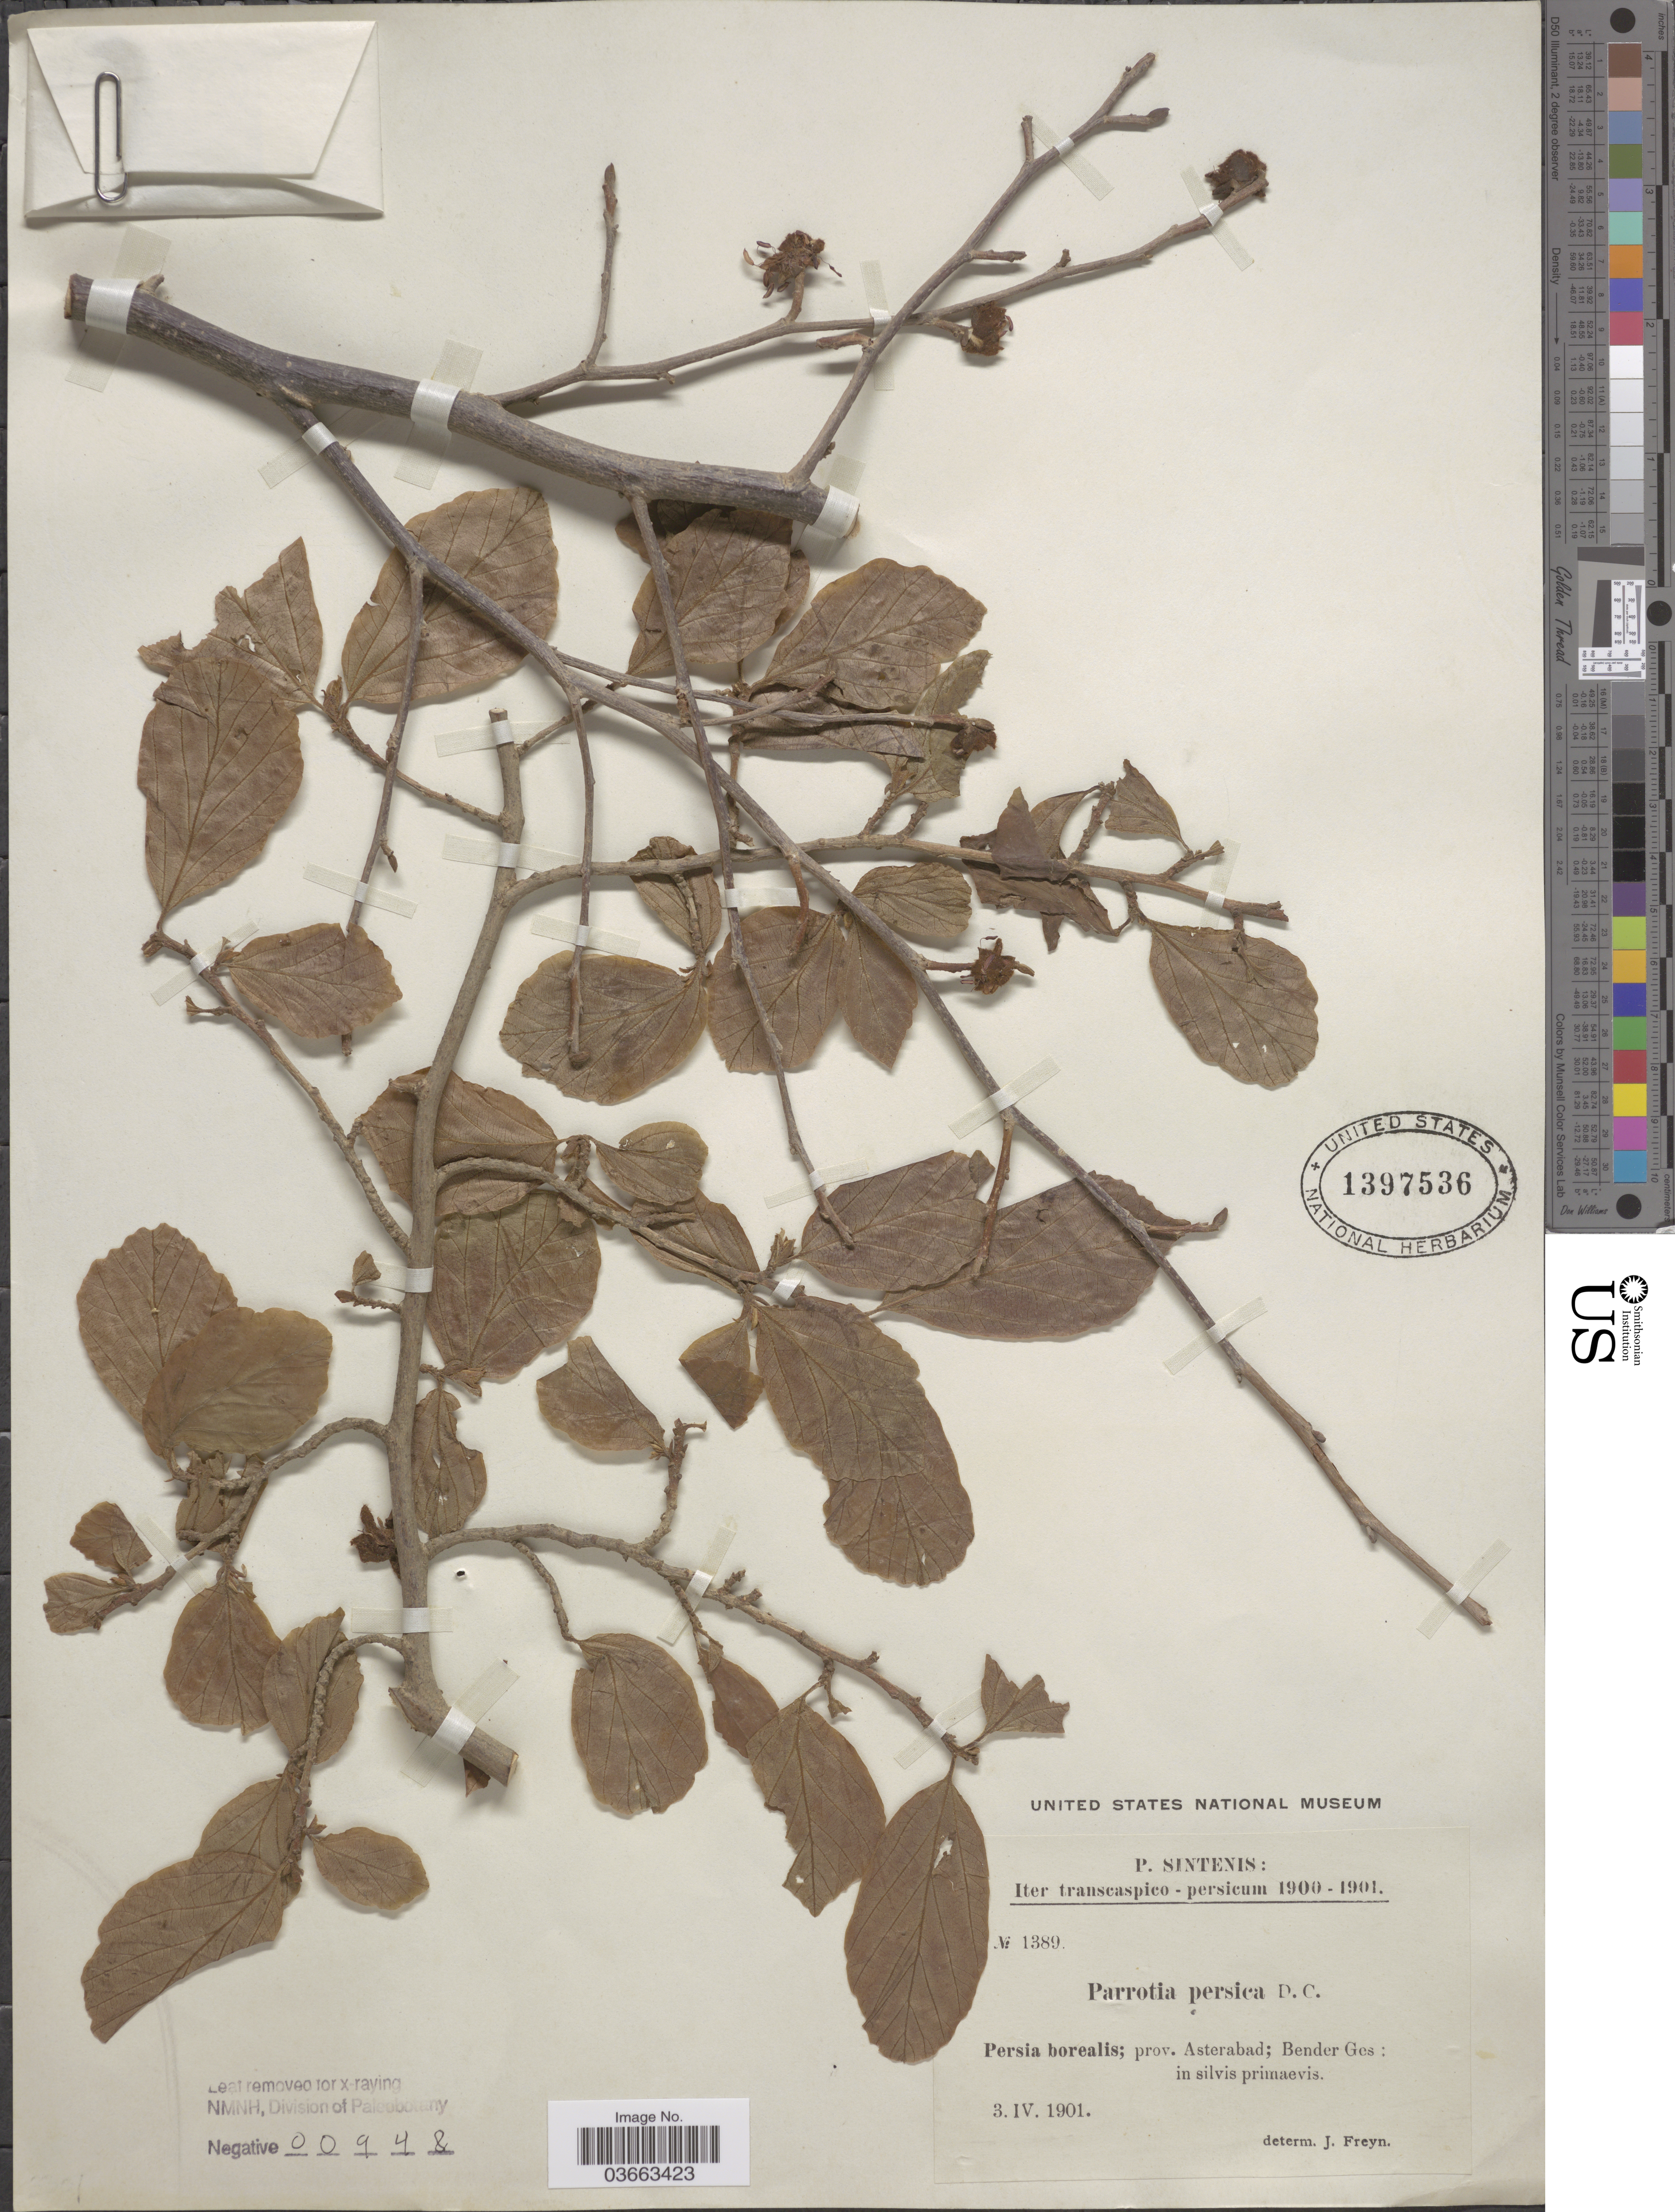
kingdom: Plantae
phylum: Tracheophyta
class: Magnoliopsida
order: Saxifragales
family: Hamamelidaceae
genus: Parrotia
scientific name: Parrotia persica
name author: C.A. Mey.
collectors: P. Sintenis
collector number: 1389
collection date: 1901-04-03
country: Iran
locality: Iter transcaspico-persicum. Persia borealis; prov. Asterabad; Bender Ges.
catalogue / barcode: US 1397536